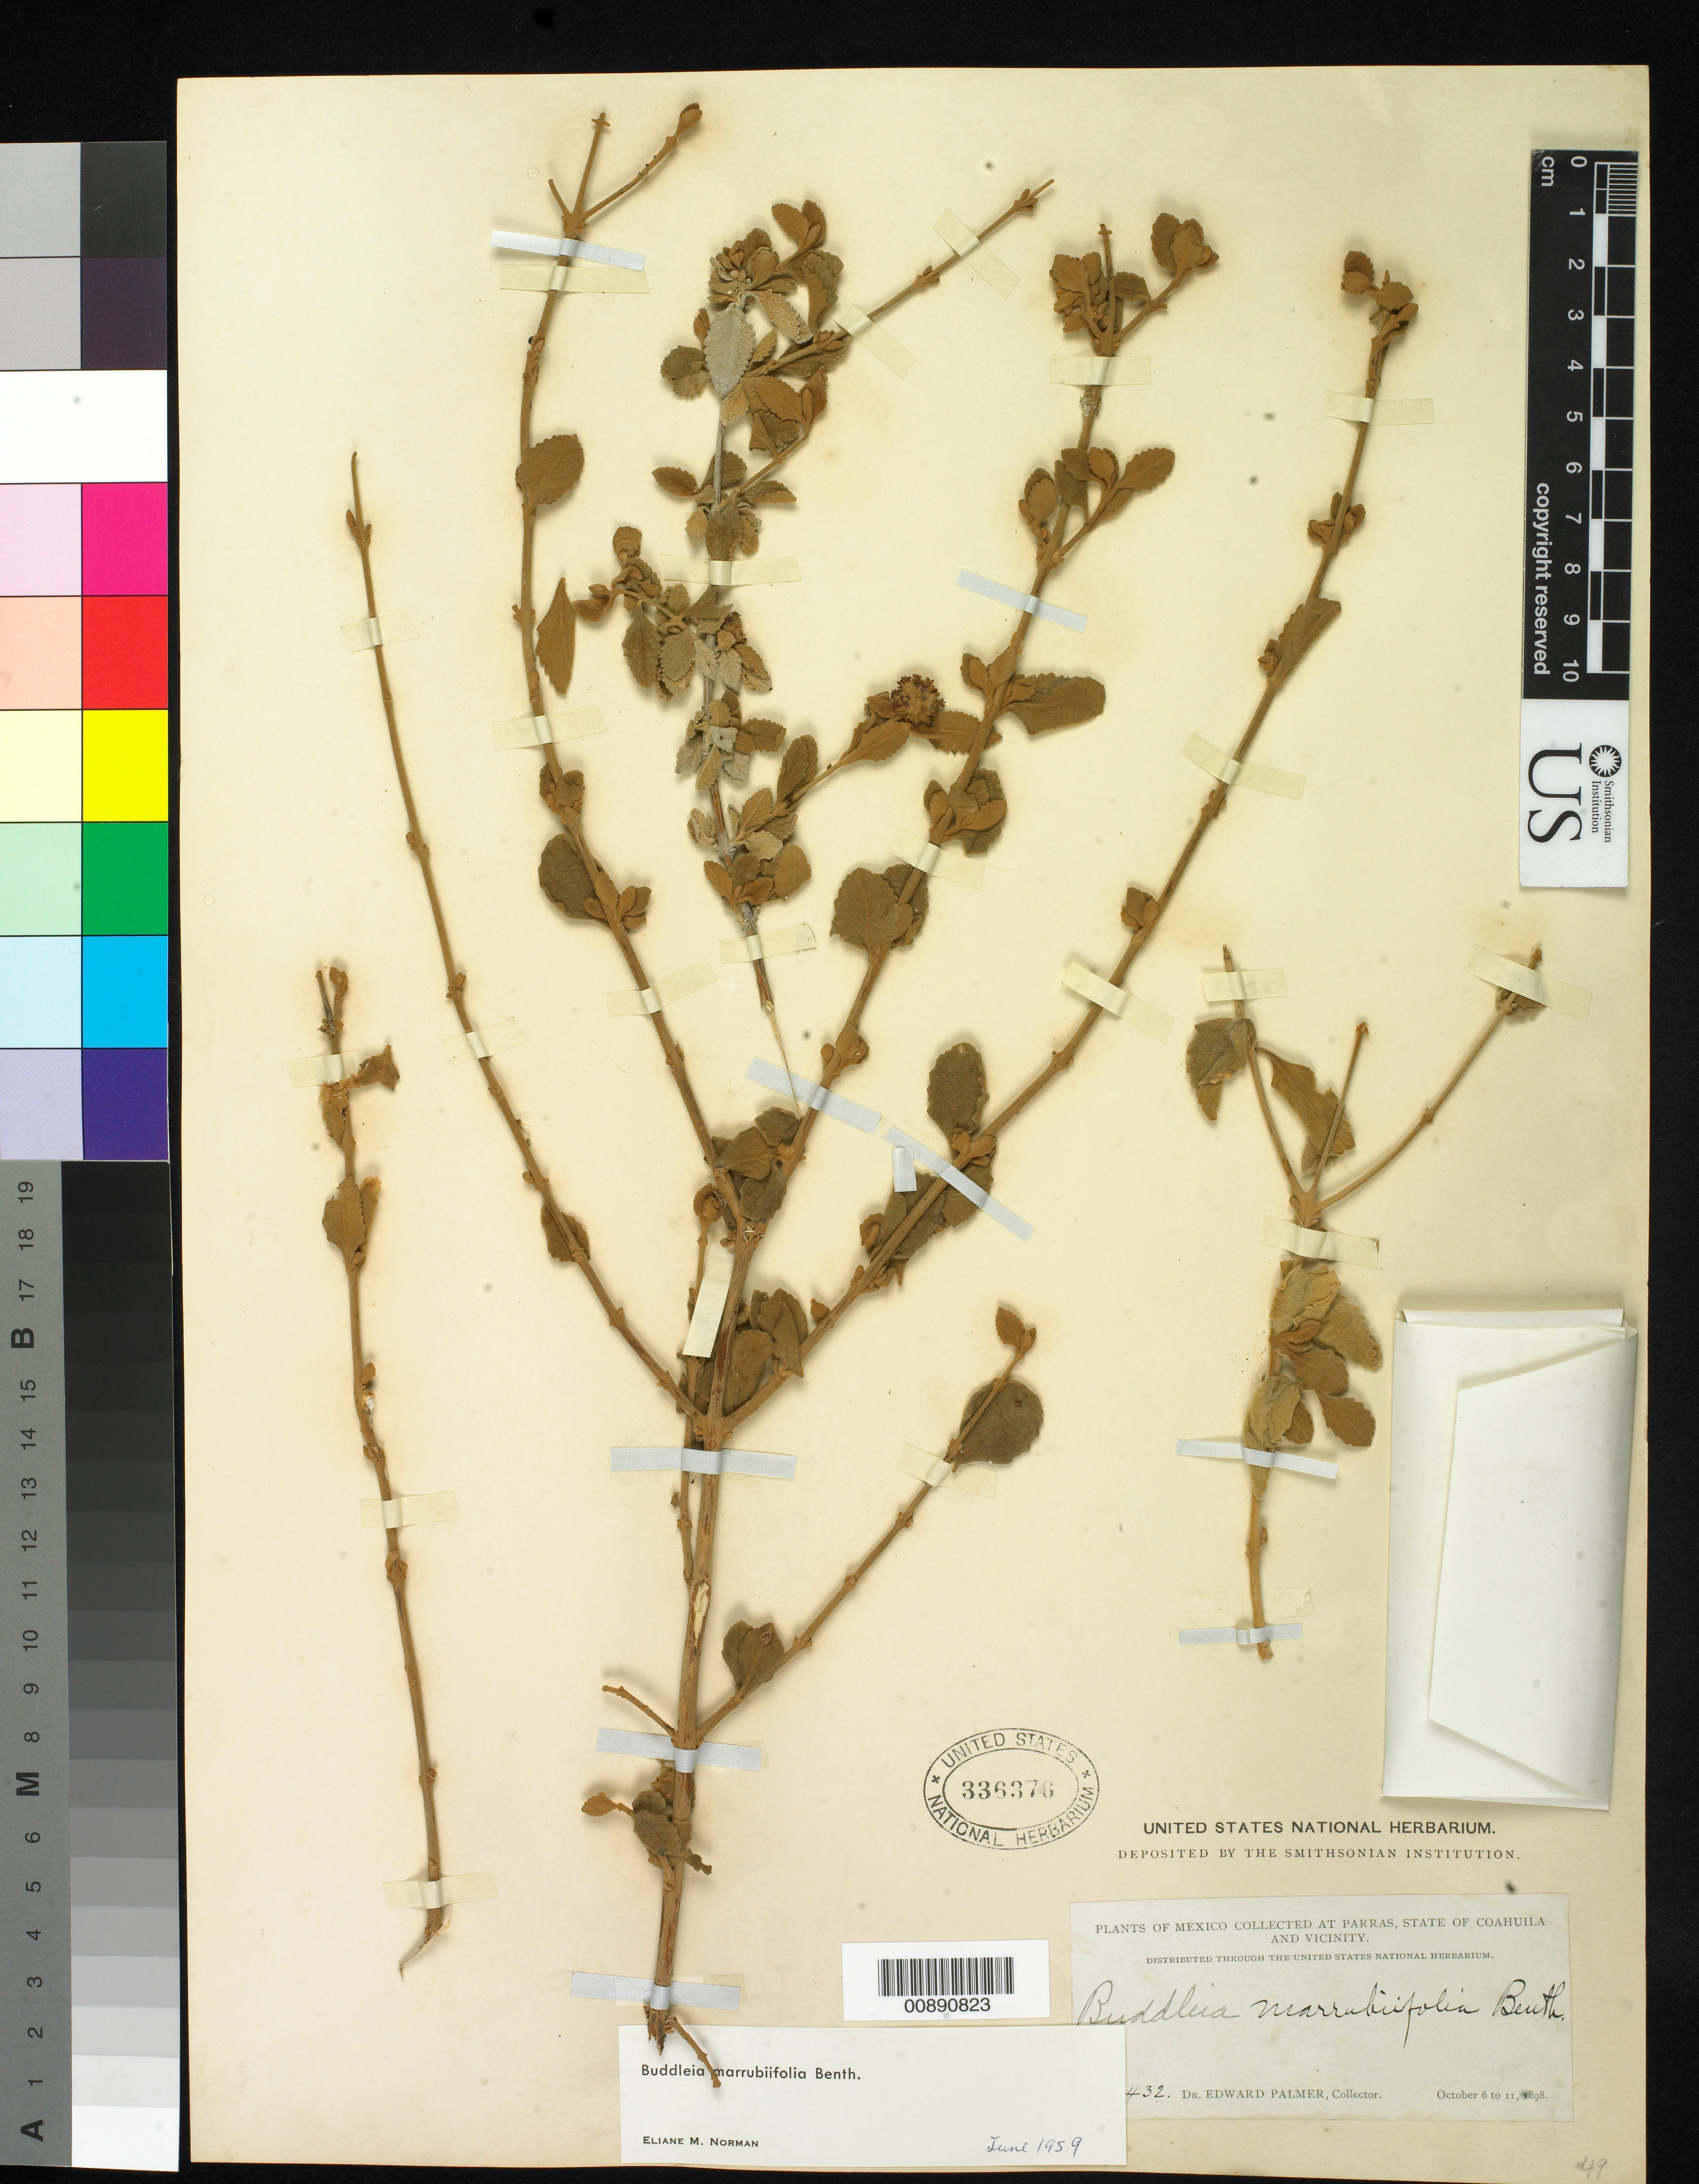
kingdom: Plantae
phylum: Tracheophyta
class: Magnoliopsida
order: Lamiales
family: Scrophulariaceae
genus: Buddleja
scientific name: Buddleja marrubiifolia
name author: Benth.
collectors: E. Palmer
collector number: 432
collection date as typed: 06 Oct 1898 to 11 Oct 1898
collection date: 1898-10-06/1898-10-11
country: Mexico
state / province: Coahuila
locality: Parras, Coahuila and vicinity.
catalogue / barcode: US 336376